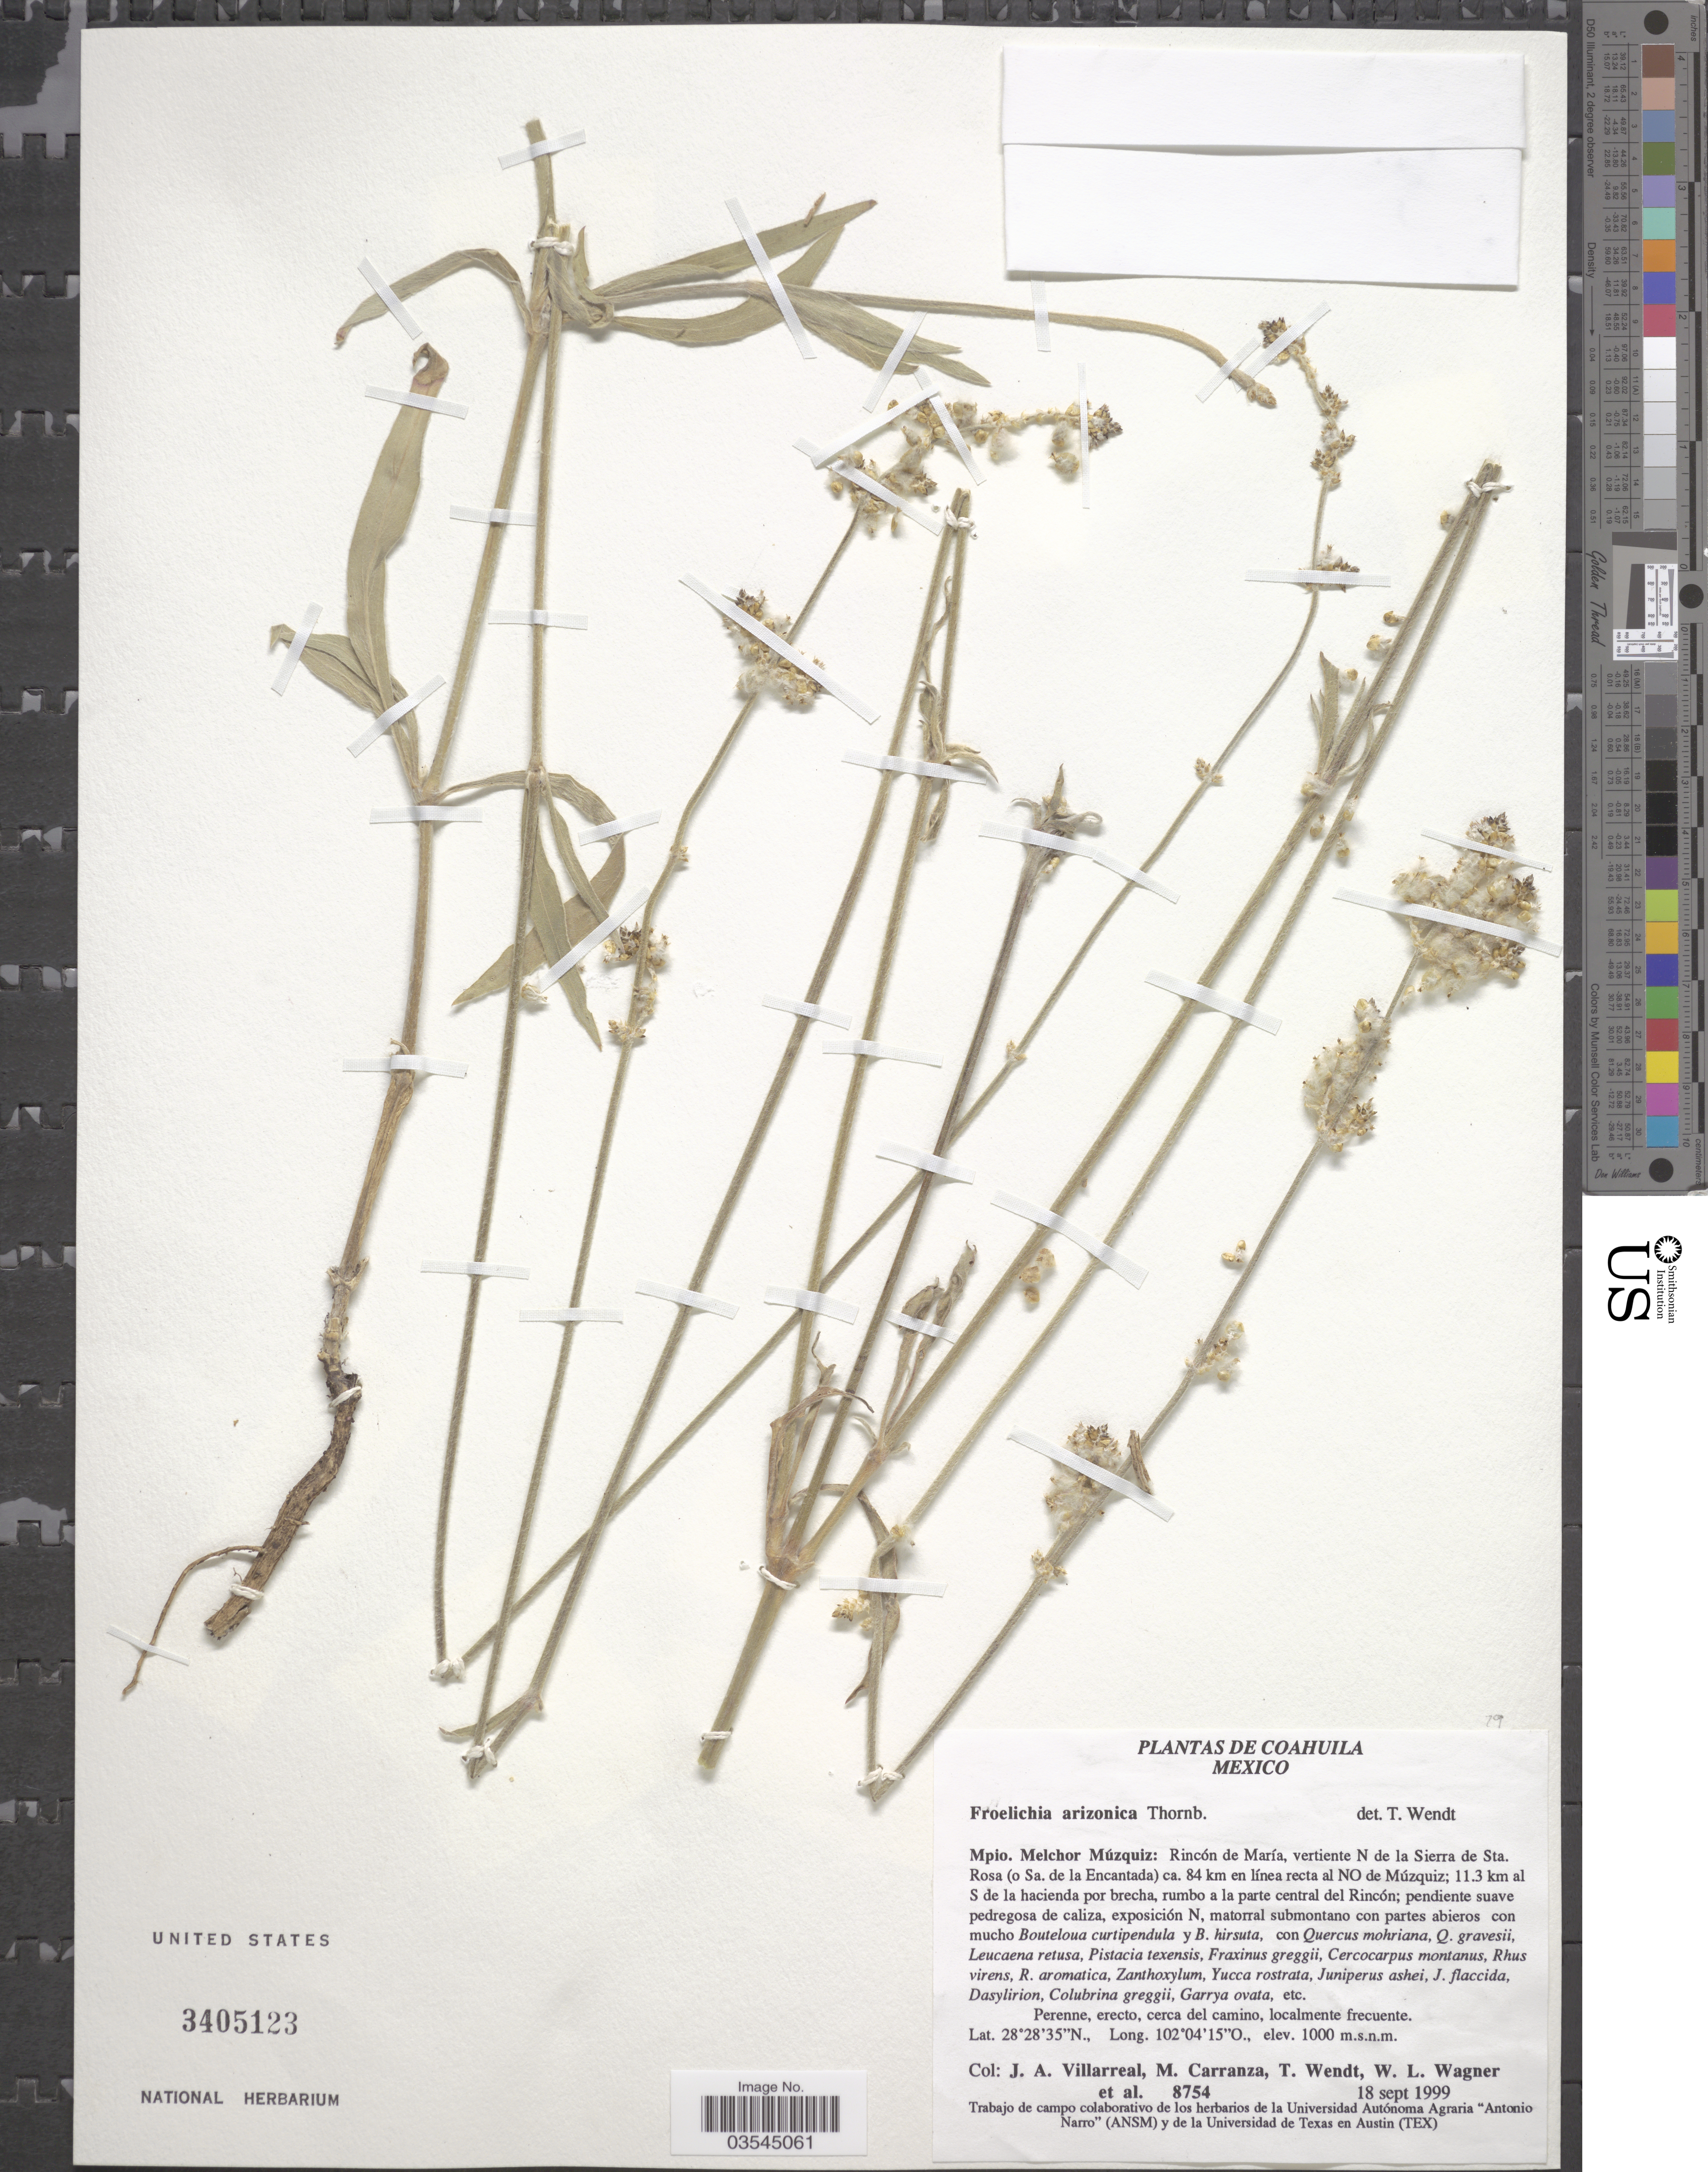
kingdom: Plantae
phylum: Tracheophyta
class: Magnoliopsida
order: Caryophyllales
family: Amaranthaceae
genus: Froelichia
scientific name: Froelichia arizonica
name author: Thornber ex Standl.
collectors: J. Villarreal, M. Carranza, T. L. Wendt, W. L. Wagner & et al.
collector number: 8754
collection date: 1999-09-18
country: Mexico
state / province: Coahuila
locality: Mpio. Melchor Múzquiz: Rincón de María, vertiente N de la Sierra de Sta. Rosa (o. Sa. de la Encantada) ca. 84 km en línea recta al NO de Múzquiz; 11.3 km al S de la hacienda por brecha.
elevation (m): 1000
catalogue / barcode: US 3405123